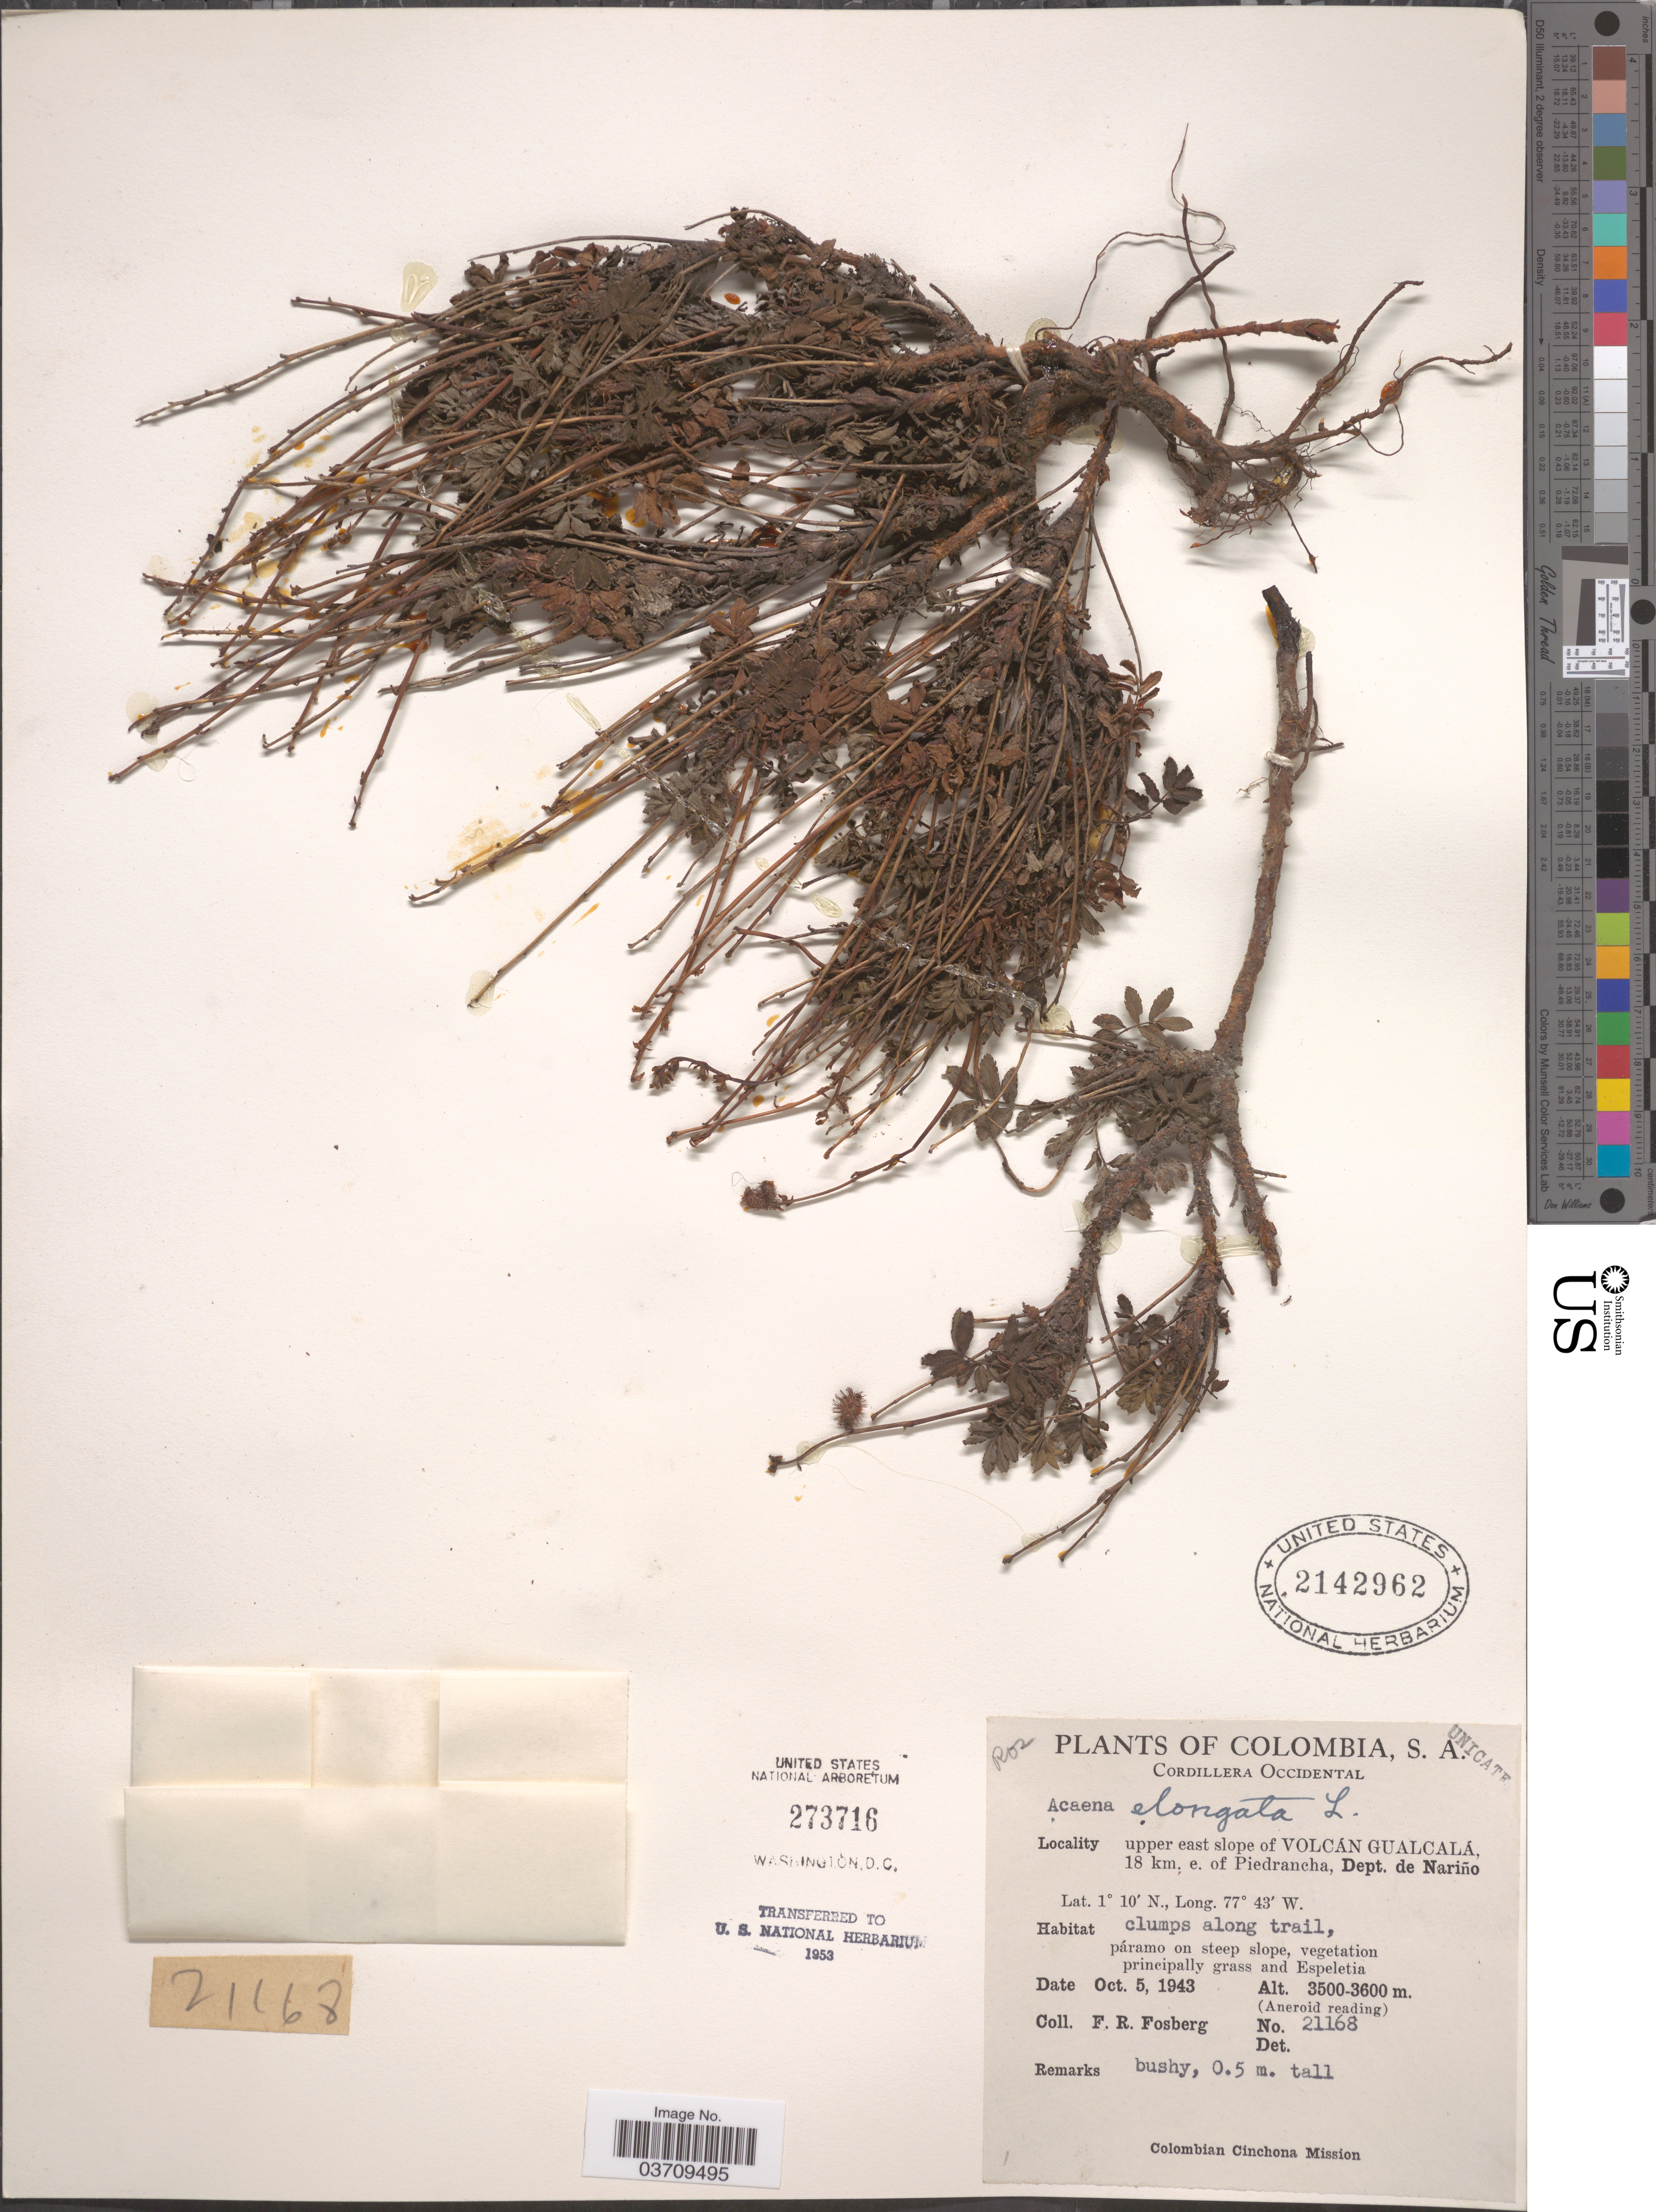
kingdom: Plantae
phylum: Tracheophyta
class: Magnoliopsida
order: Rosales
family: Rosaceae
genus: Acaena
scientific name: Acaena elongata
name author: L.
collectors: F. R. Fosberg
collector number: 21168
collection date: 1943-10-05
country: Colombia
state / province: Nariño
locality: Cordillera Occidental. Upper east slope of Volcán Gualcalá, 18 km. e. of Piedrancha, Dept. de Nariño.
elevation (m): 3500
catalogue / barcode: US 2142962